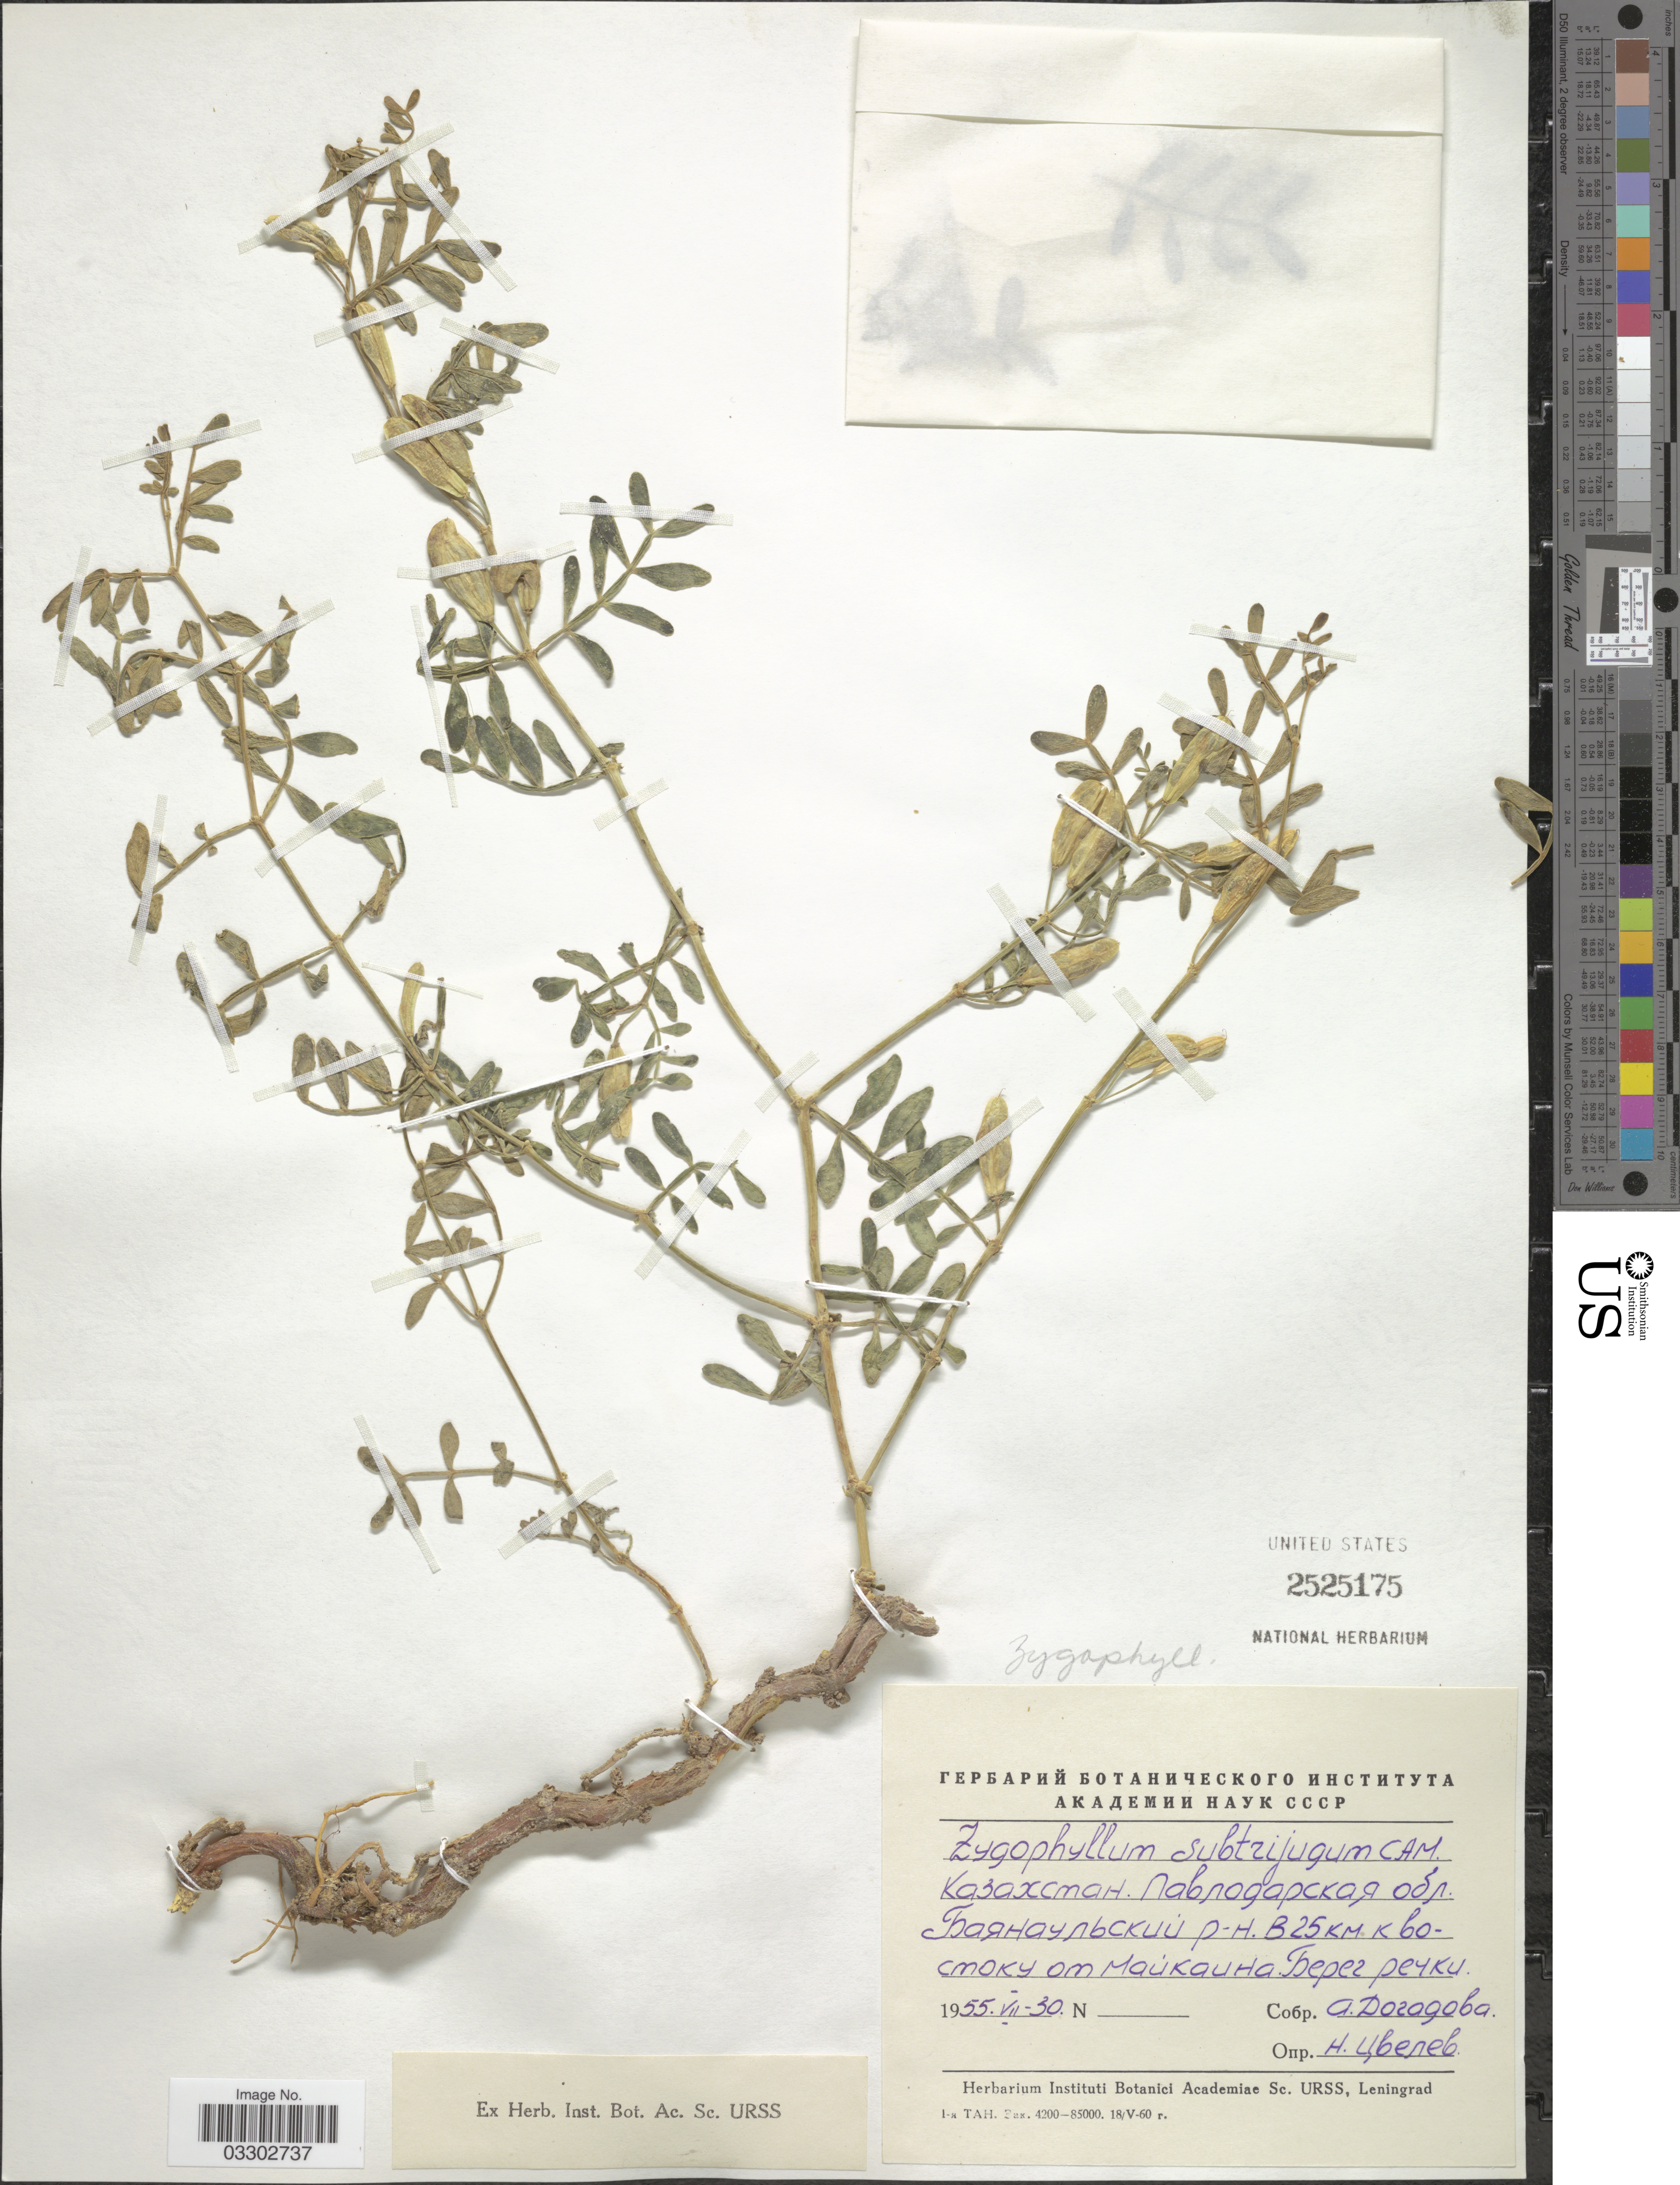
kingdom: Plantae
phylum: Tracheophyta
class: Magnoliopsida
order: Zygophyllales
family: Zygophyllaceae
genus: Zygophyllum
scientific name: Zygophyllum subtrijugum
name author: C.A. Mey.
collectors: A. Dogadova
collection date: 1955-07-30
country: Kazakhstan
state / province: Paylodar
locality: Bayanauyl Audany, 25 km E of Maykain.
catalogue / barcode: US 2525175